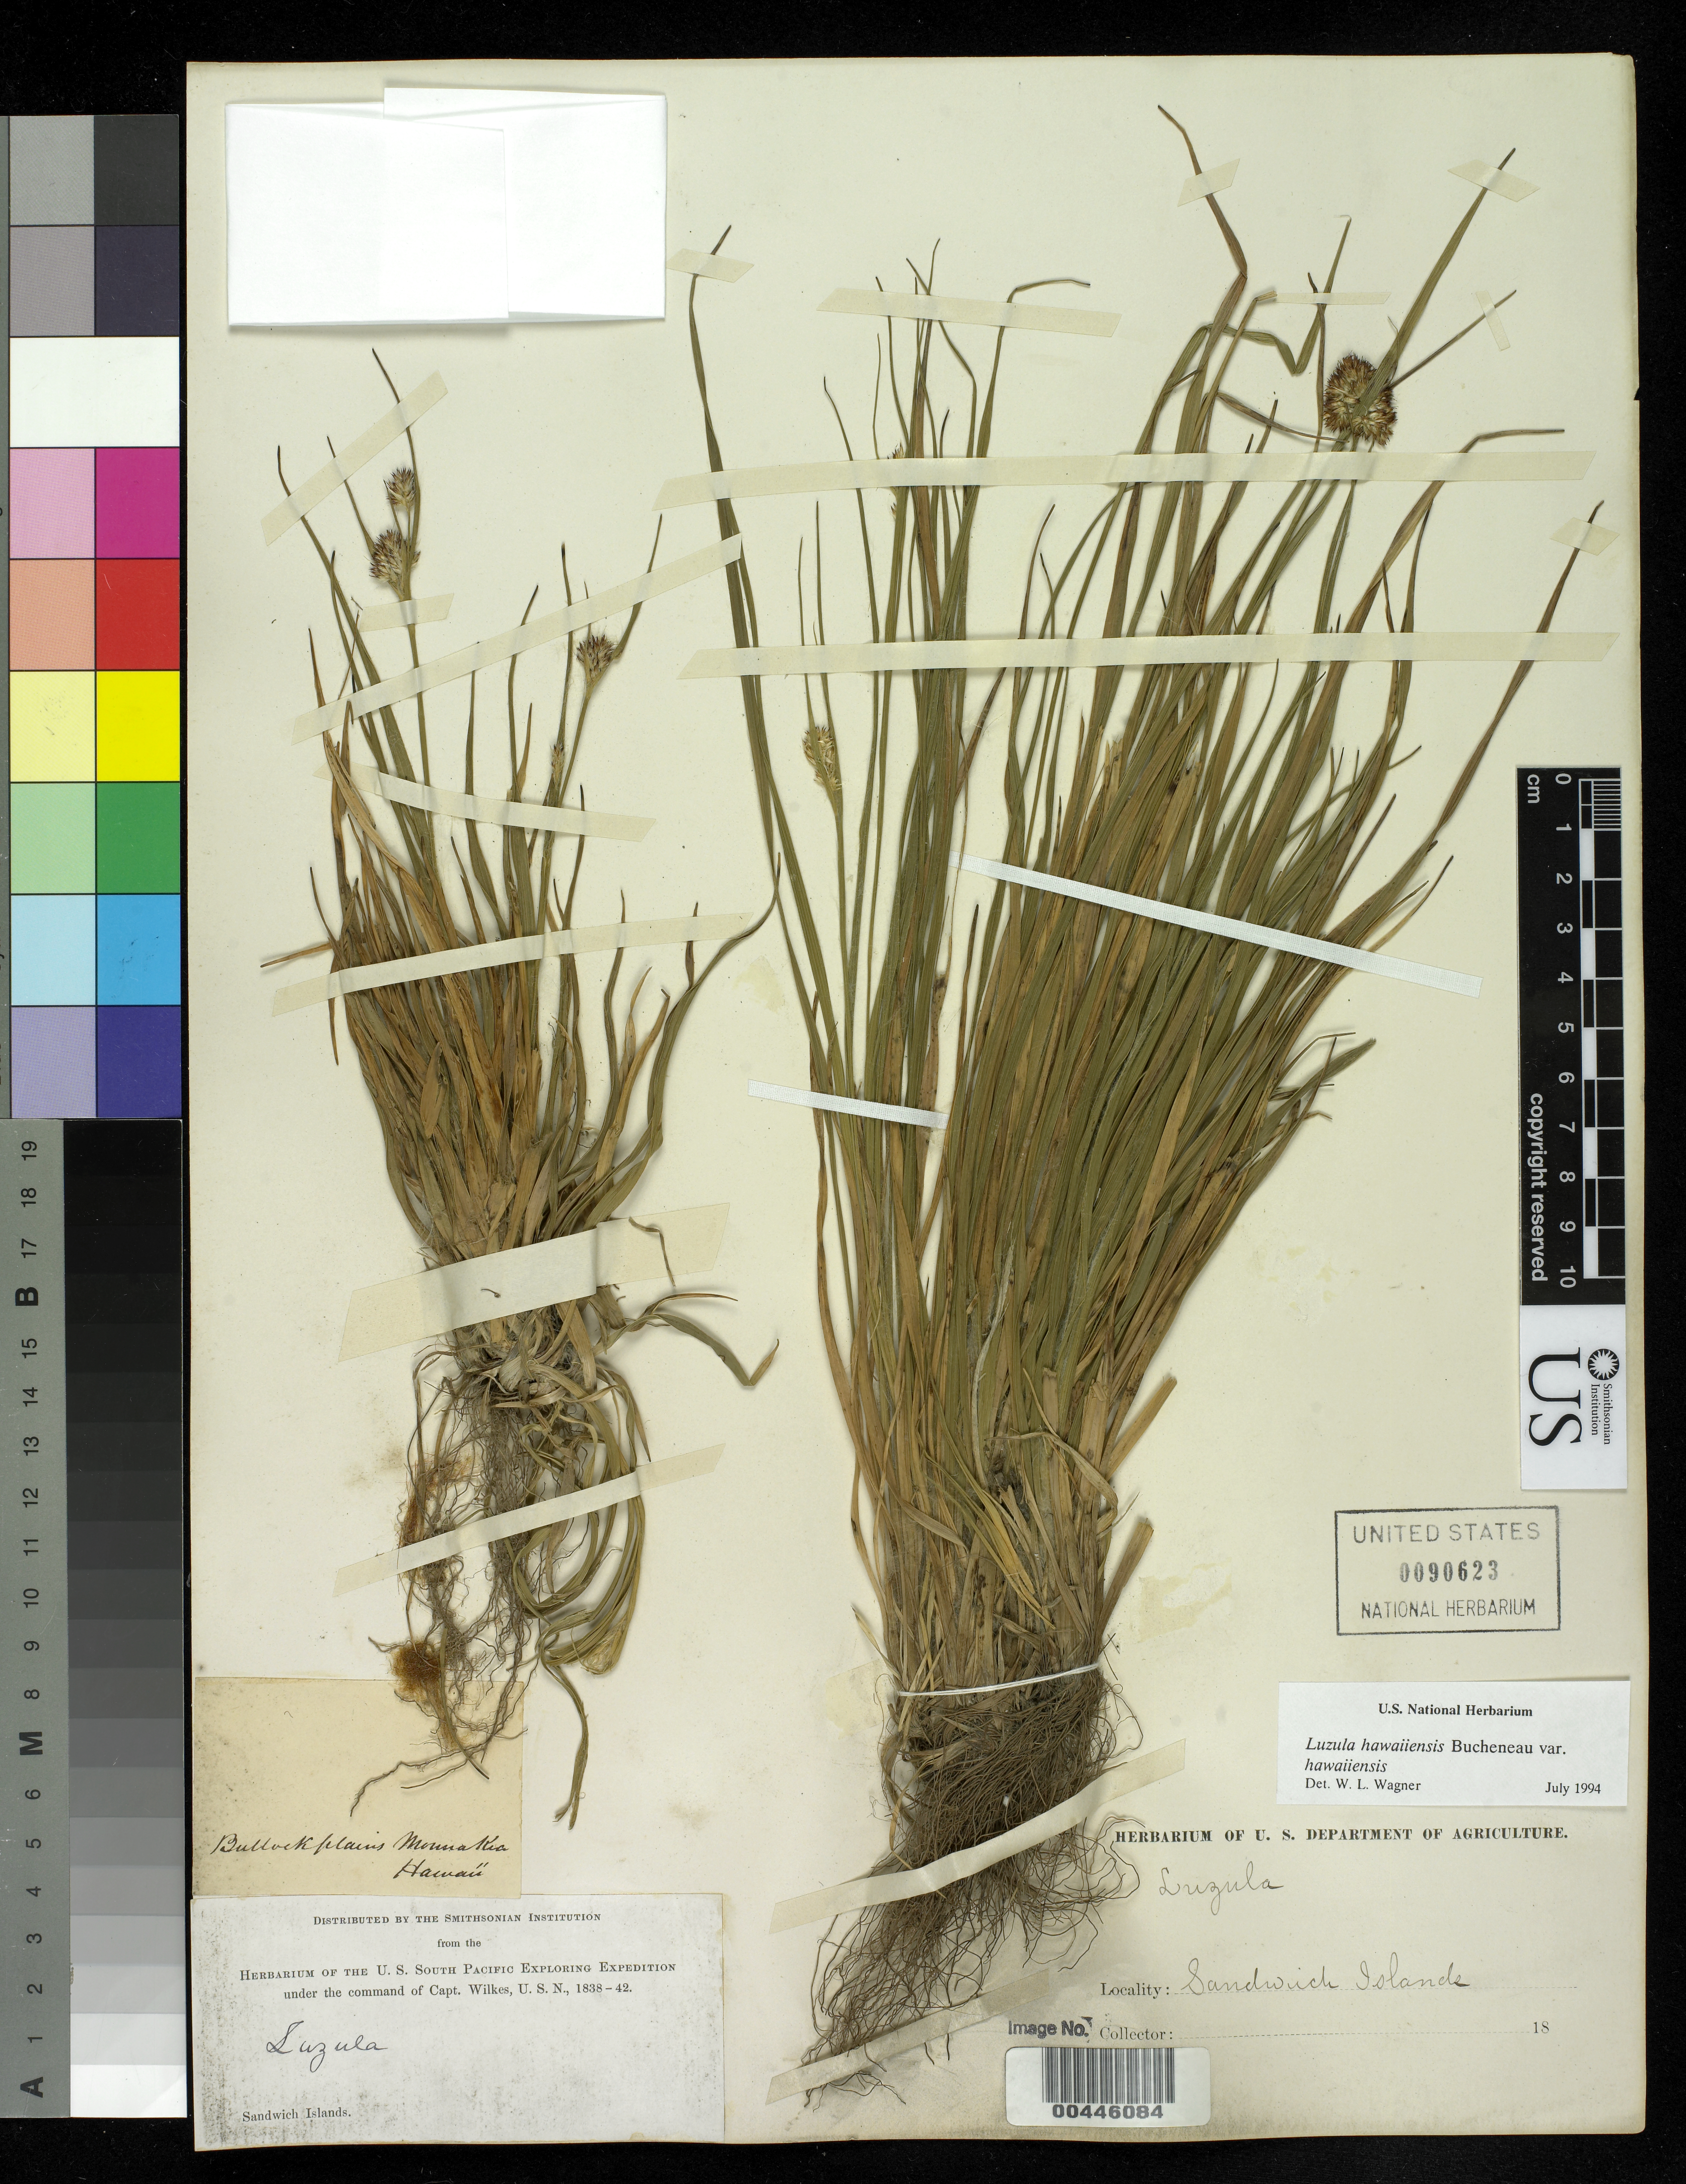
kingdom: Plantae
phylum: Tracheophyta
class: Liliopsida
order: Poales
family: Juncaceae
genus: Luzula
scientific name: Luzula hawaiiensis var. hawaiiensis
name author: Buchenau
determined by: Wagner, W. L., (BOT), Smithsonian Institution - National Museum of Natural History (UNITED STATES)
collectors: Wilkes Explor. Exped.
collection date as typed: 1838 to -- --- 1842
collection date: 1838/1842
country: United States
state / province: Hawaii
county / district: Hawaii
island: Hawaii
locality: Mauna Kea, bullock plains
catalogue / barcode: US 90623